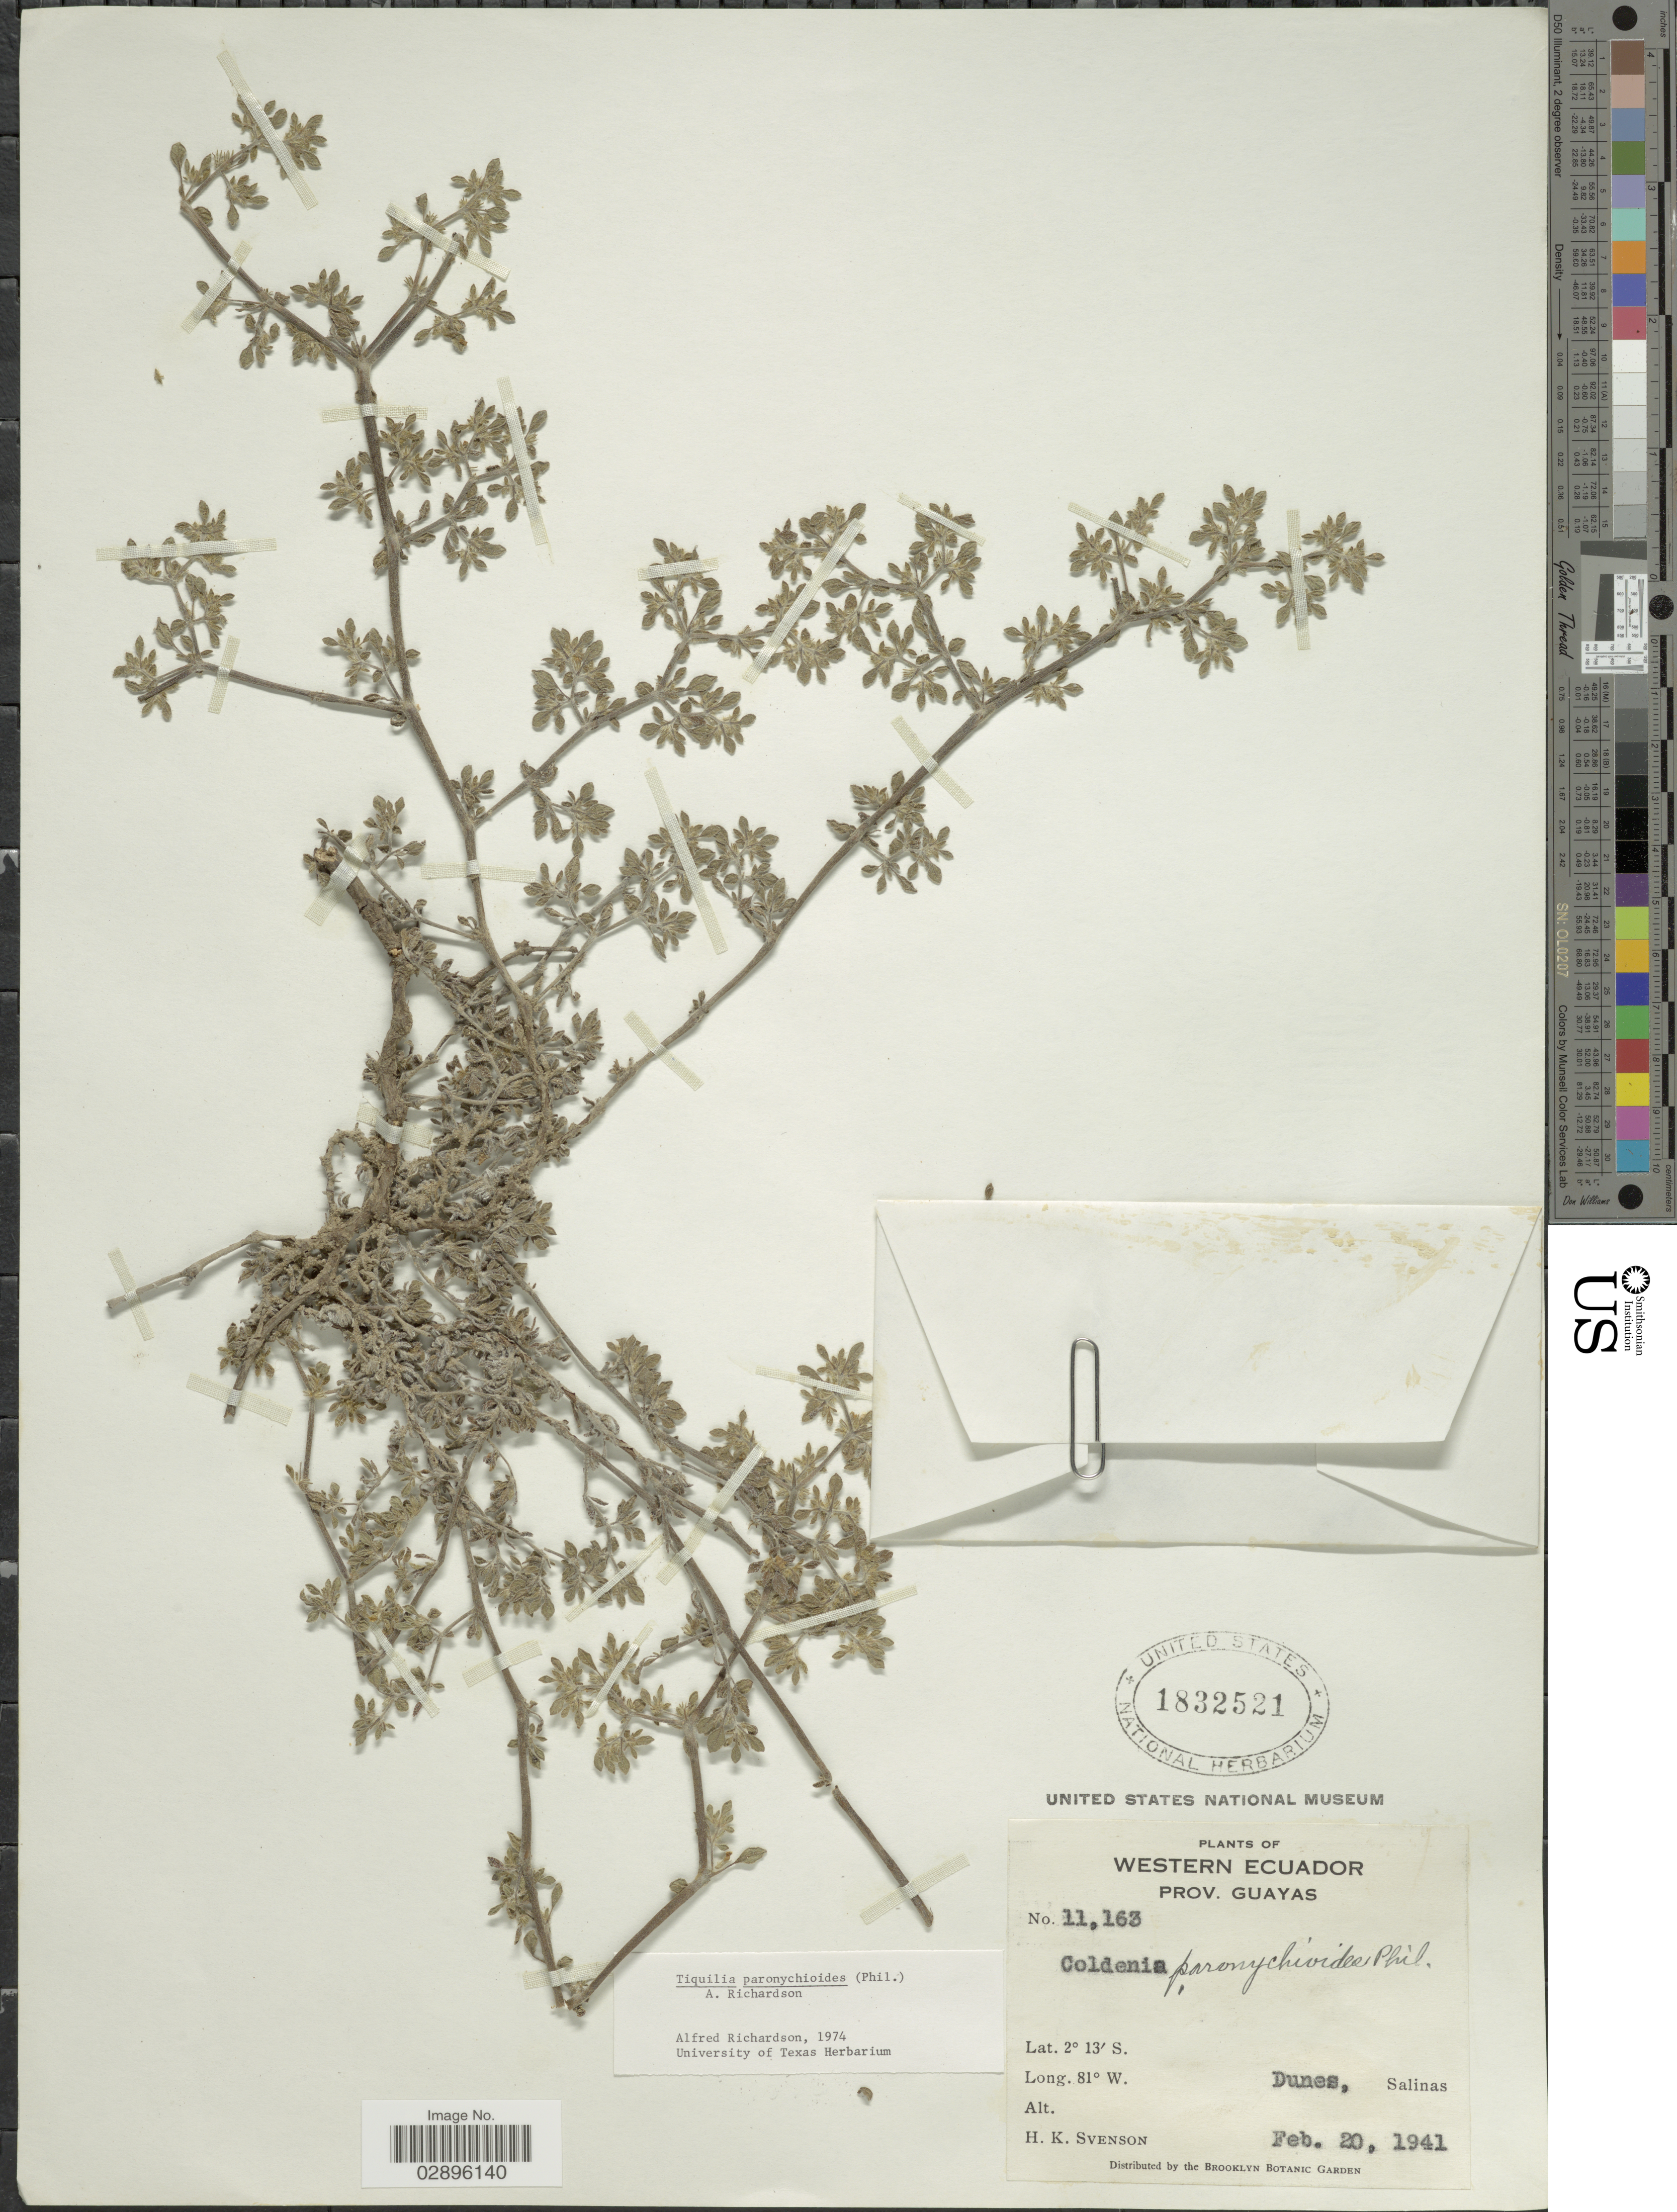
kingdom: Plantae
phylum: Tracheophyta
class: Magnoliopsida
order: Boraginales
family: Ehretiaceae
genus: Tiquilia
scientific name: Tiquilia paronychioides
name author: (Phil.) A.T. Richardson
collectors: H. K. Svenson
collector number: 11163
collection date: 1941-02-20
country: Ecuador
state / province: Guayas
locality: Western Ecuador. Dunes, Salinas.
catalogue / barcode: US 1832521